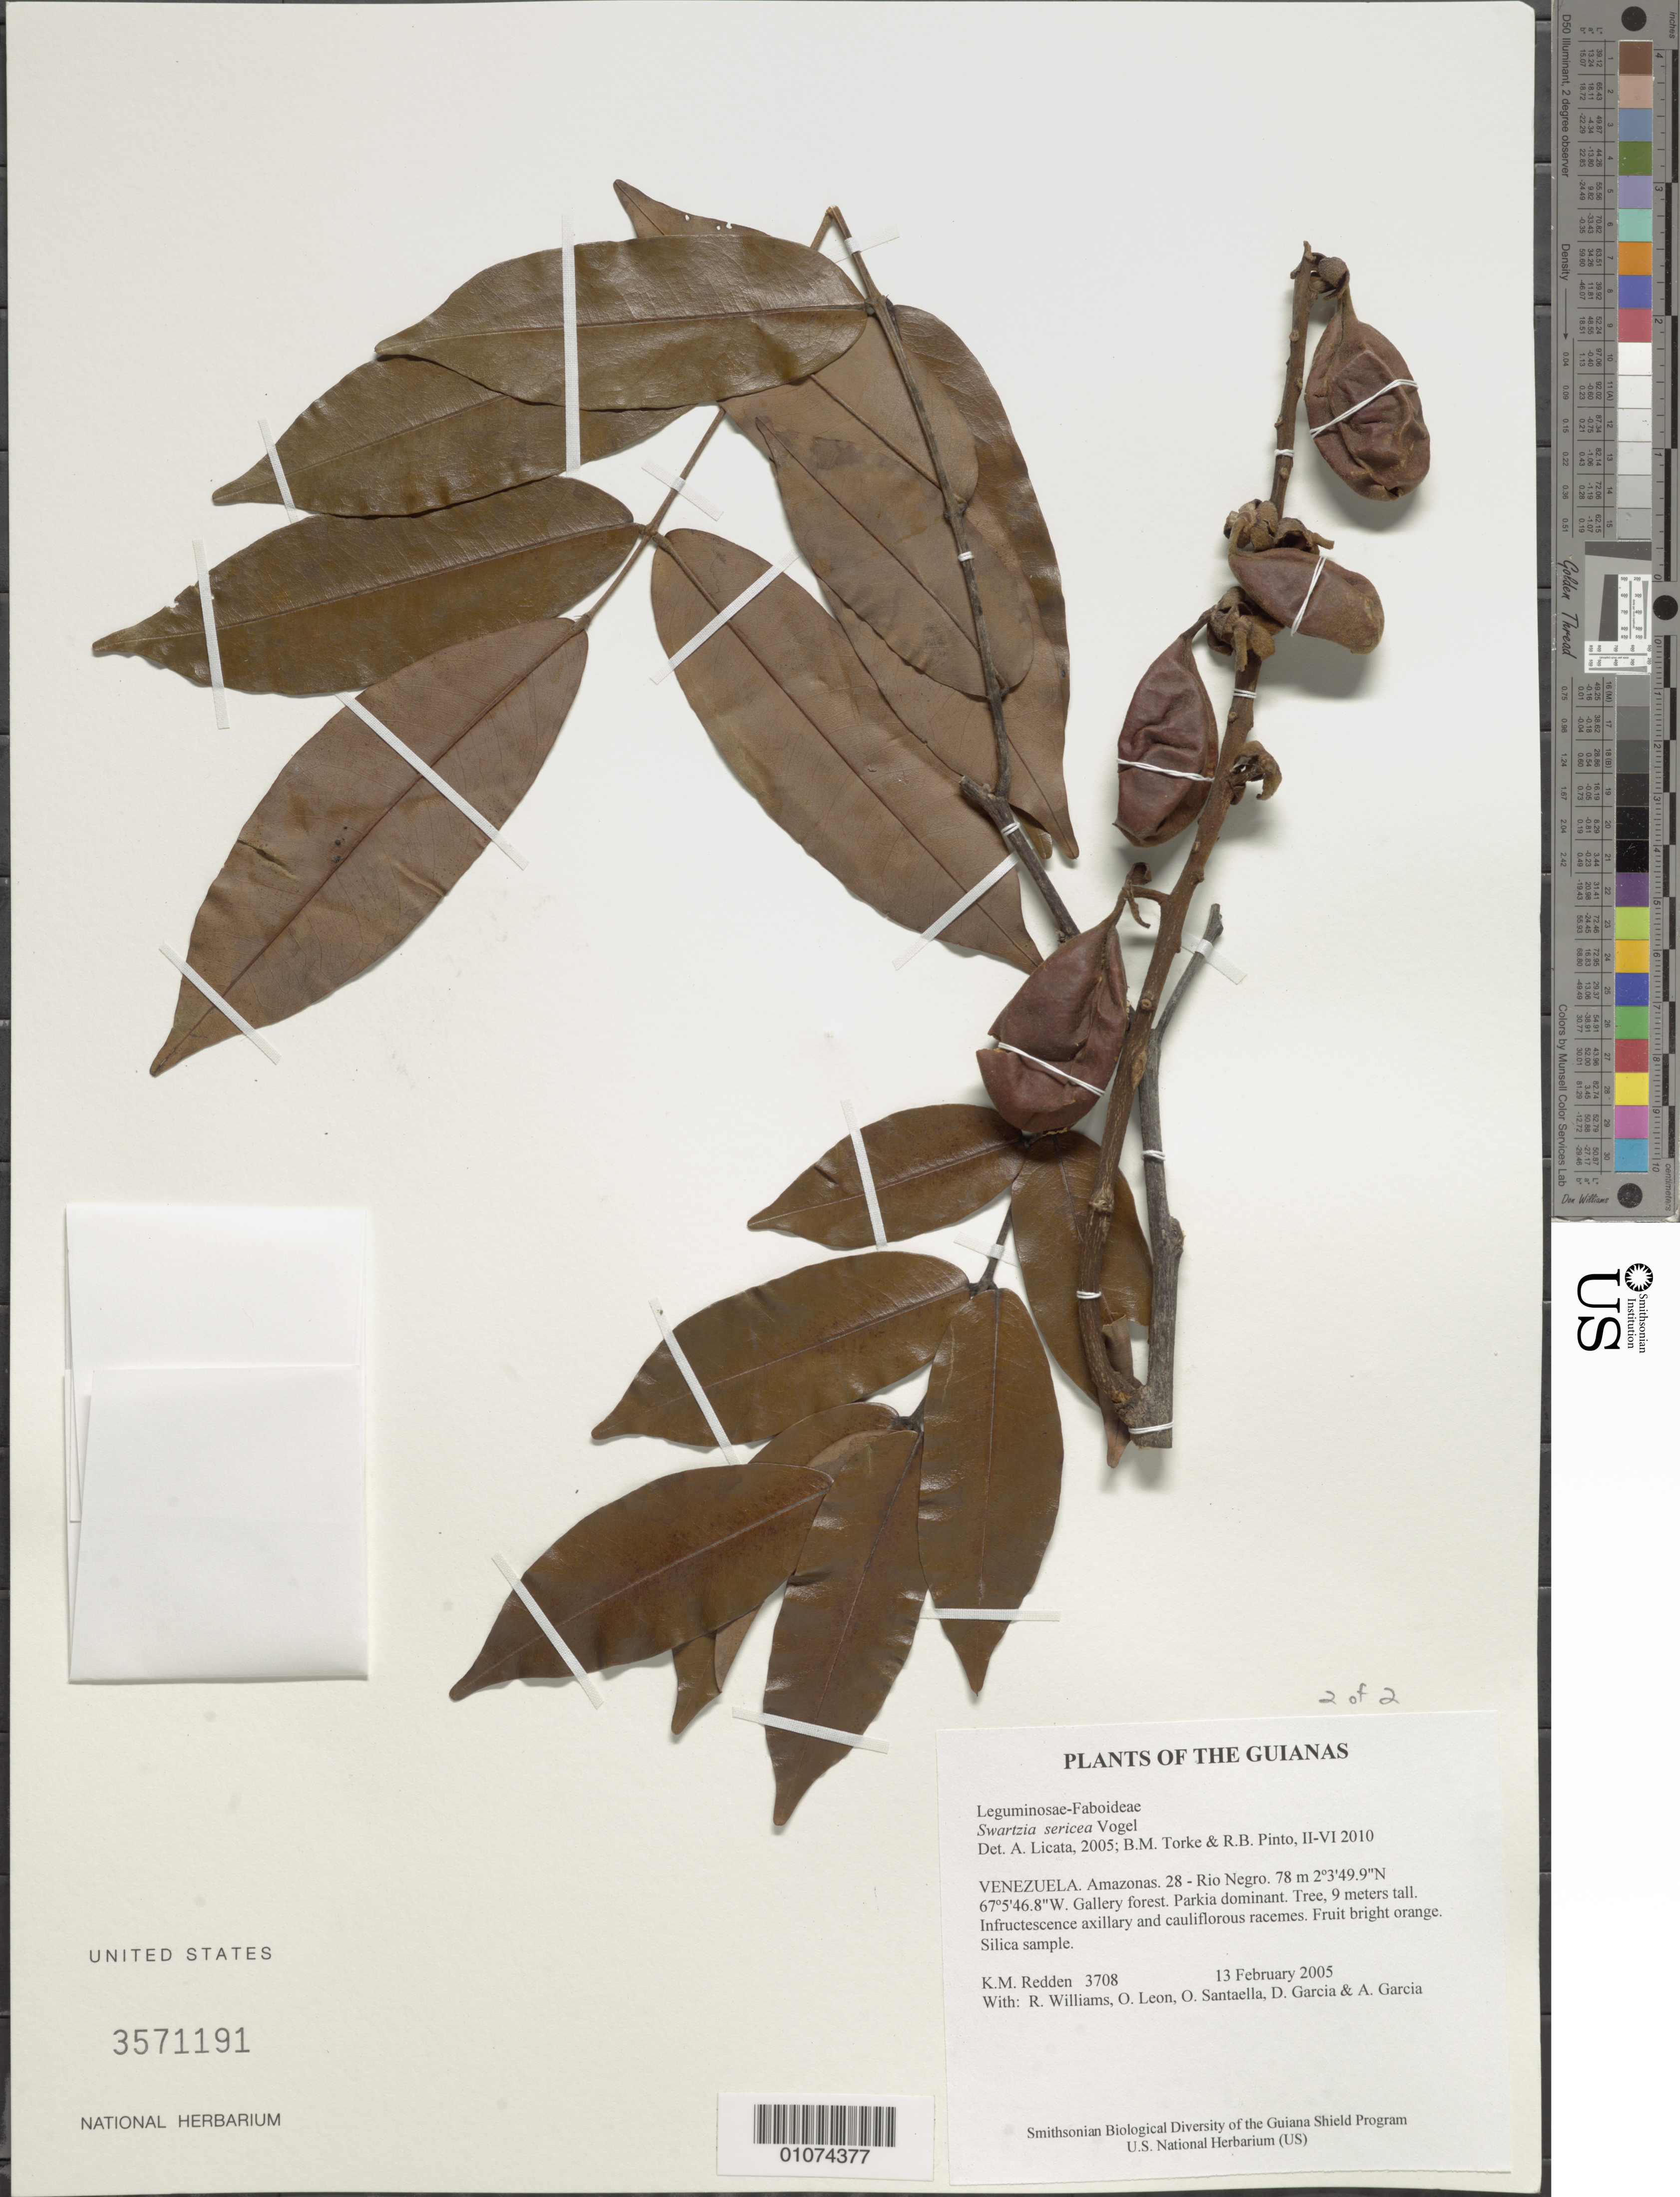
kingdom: Plantae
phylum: Tracheophyta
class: Magnoliopsida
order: Fabales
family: Fabaceae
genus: Swartzia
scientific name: Swartzia sericea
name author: Vogel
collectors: K. M. Redden, R. Williams, O. León, O. Santaella, D. Garcia & A. Garcia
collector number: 3708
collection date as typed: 13 February 2005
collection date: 2005-02-13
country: Venezuela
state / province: Amazonas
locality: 28 - Rio Negro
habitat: Gallery forest. Parkia dominant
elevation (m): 78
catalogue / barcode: US 3571191